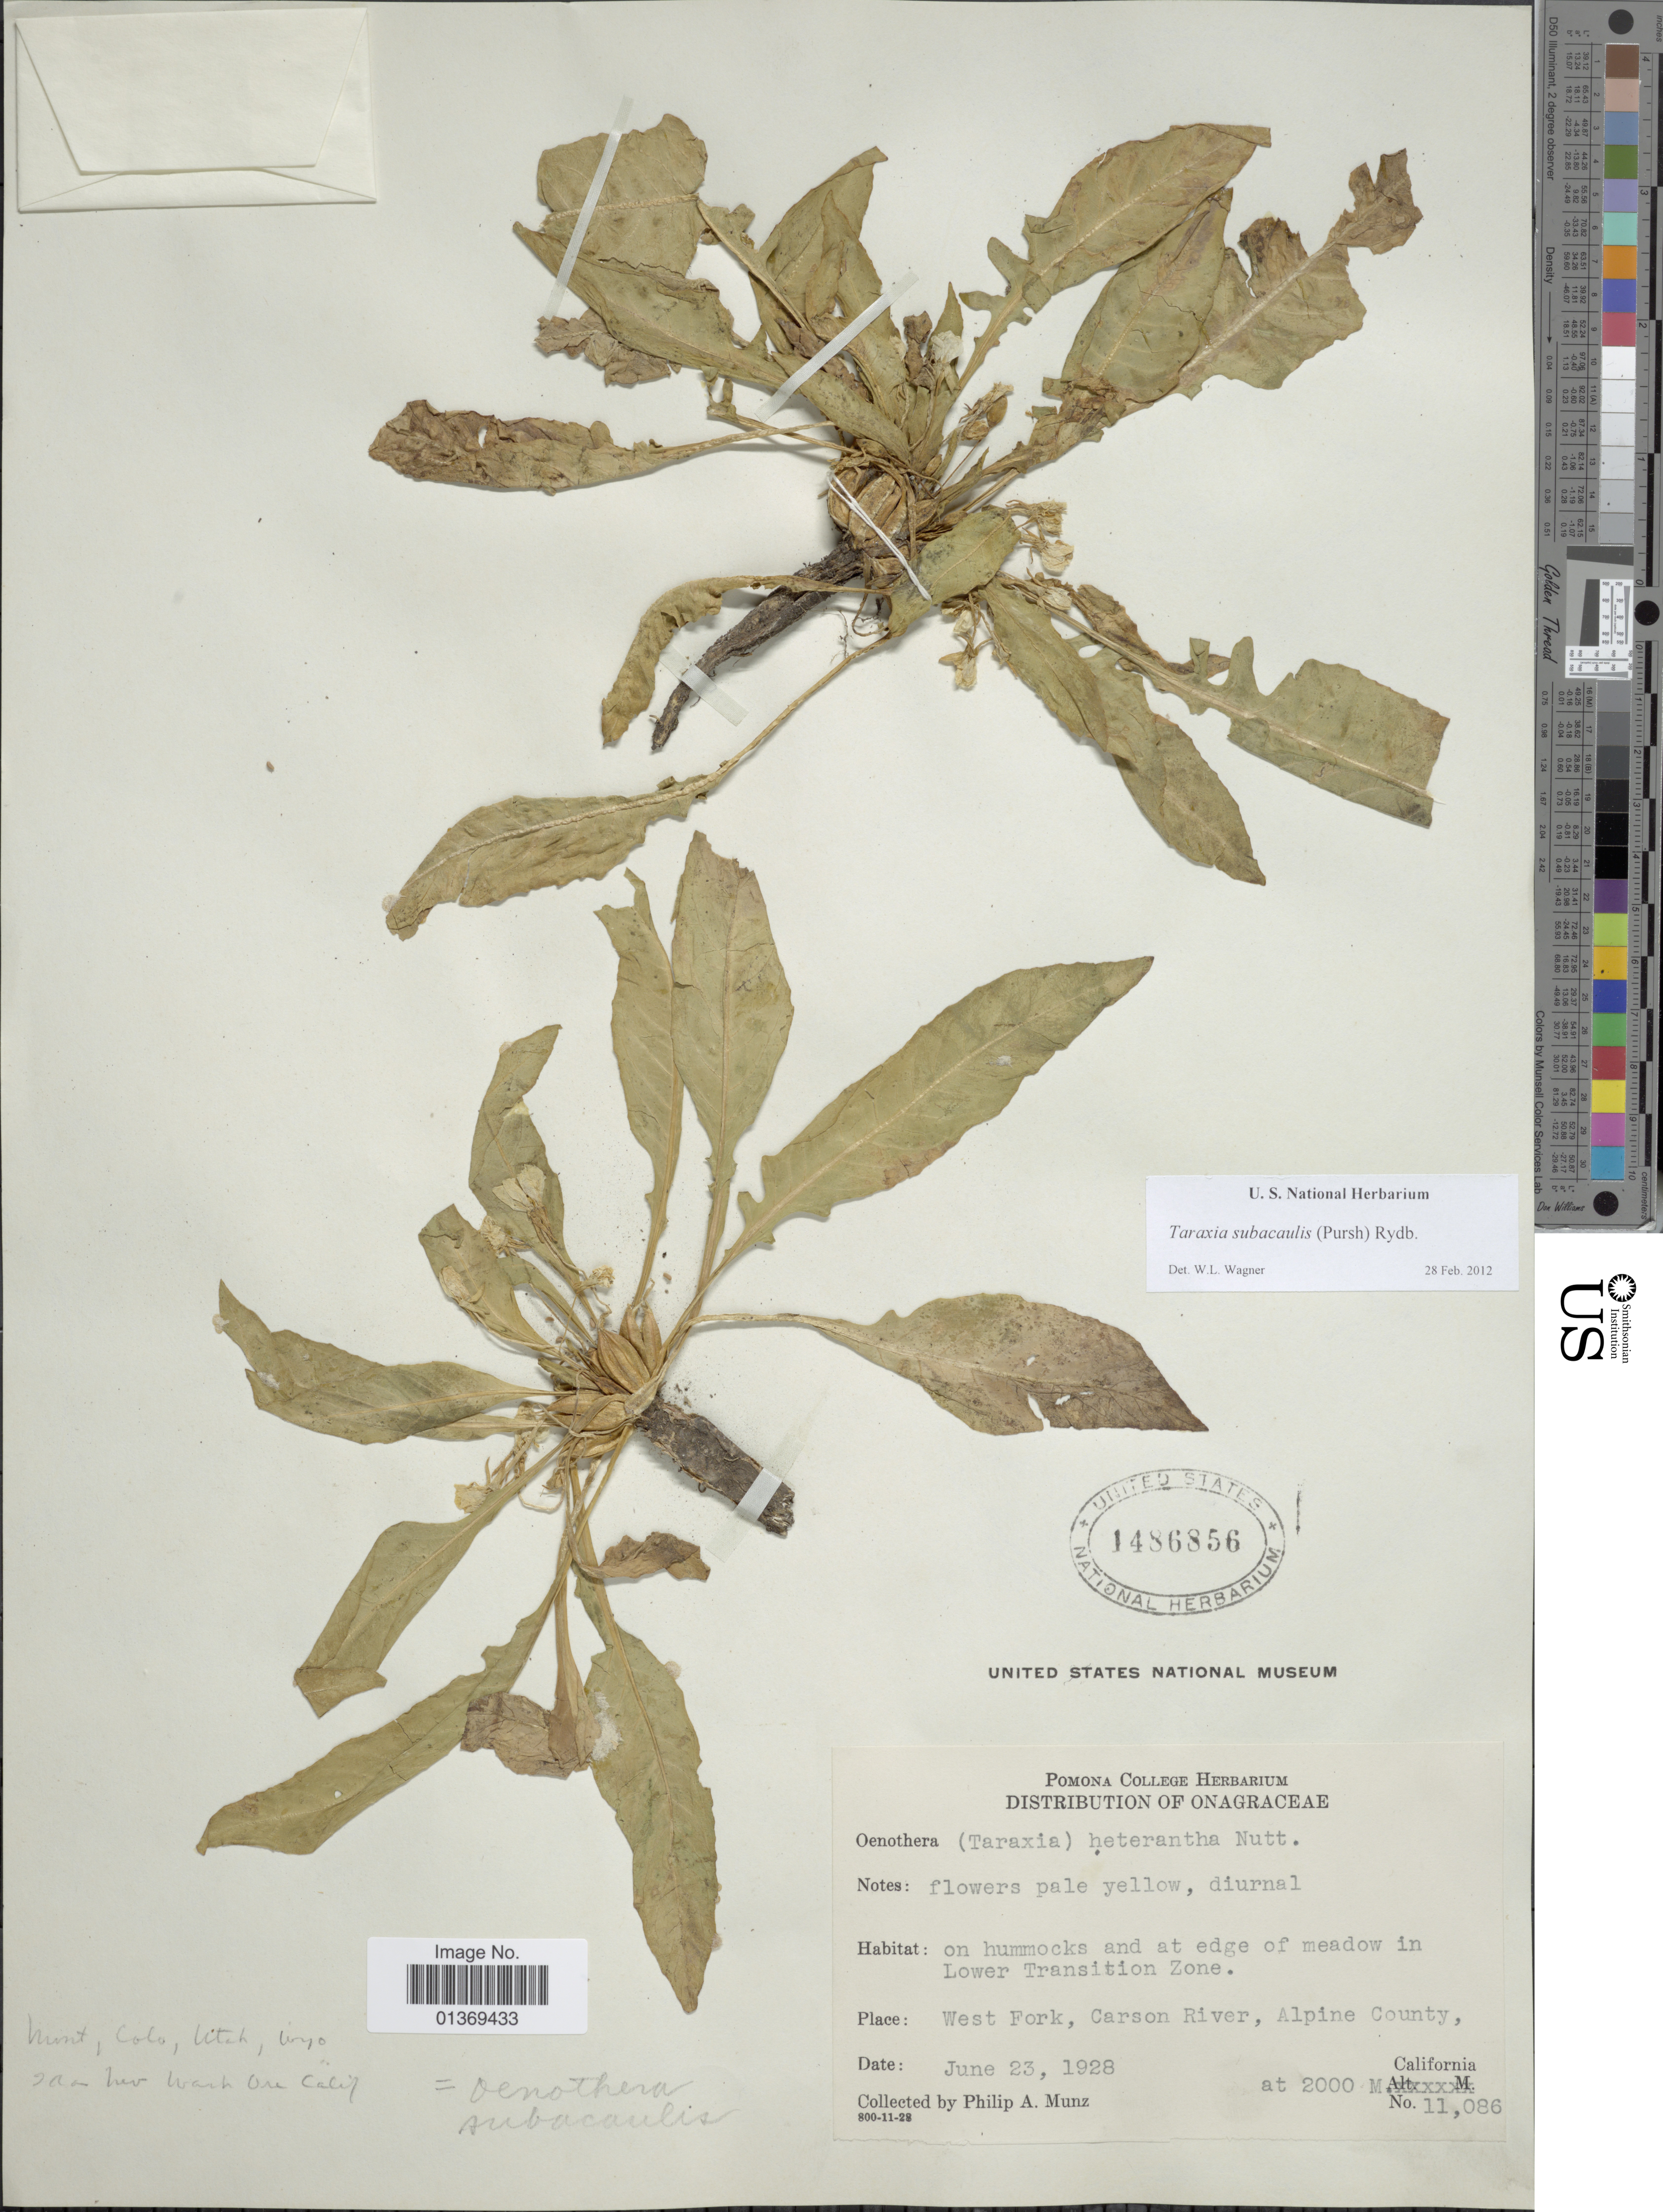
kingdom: Plantae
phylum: Tracheophyta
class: Magnoliopsida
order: Myrtales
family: Onagraceae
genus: Taraxia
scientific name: Taraxia subacaulis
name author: (Pursh) Rydb.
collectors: P. A. Munz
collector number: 11086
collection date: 1928-06-23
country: United States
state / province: California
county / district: Alpine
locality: West Fork, Carson River, Alpine County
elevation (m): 2000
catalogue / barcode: US 1486856